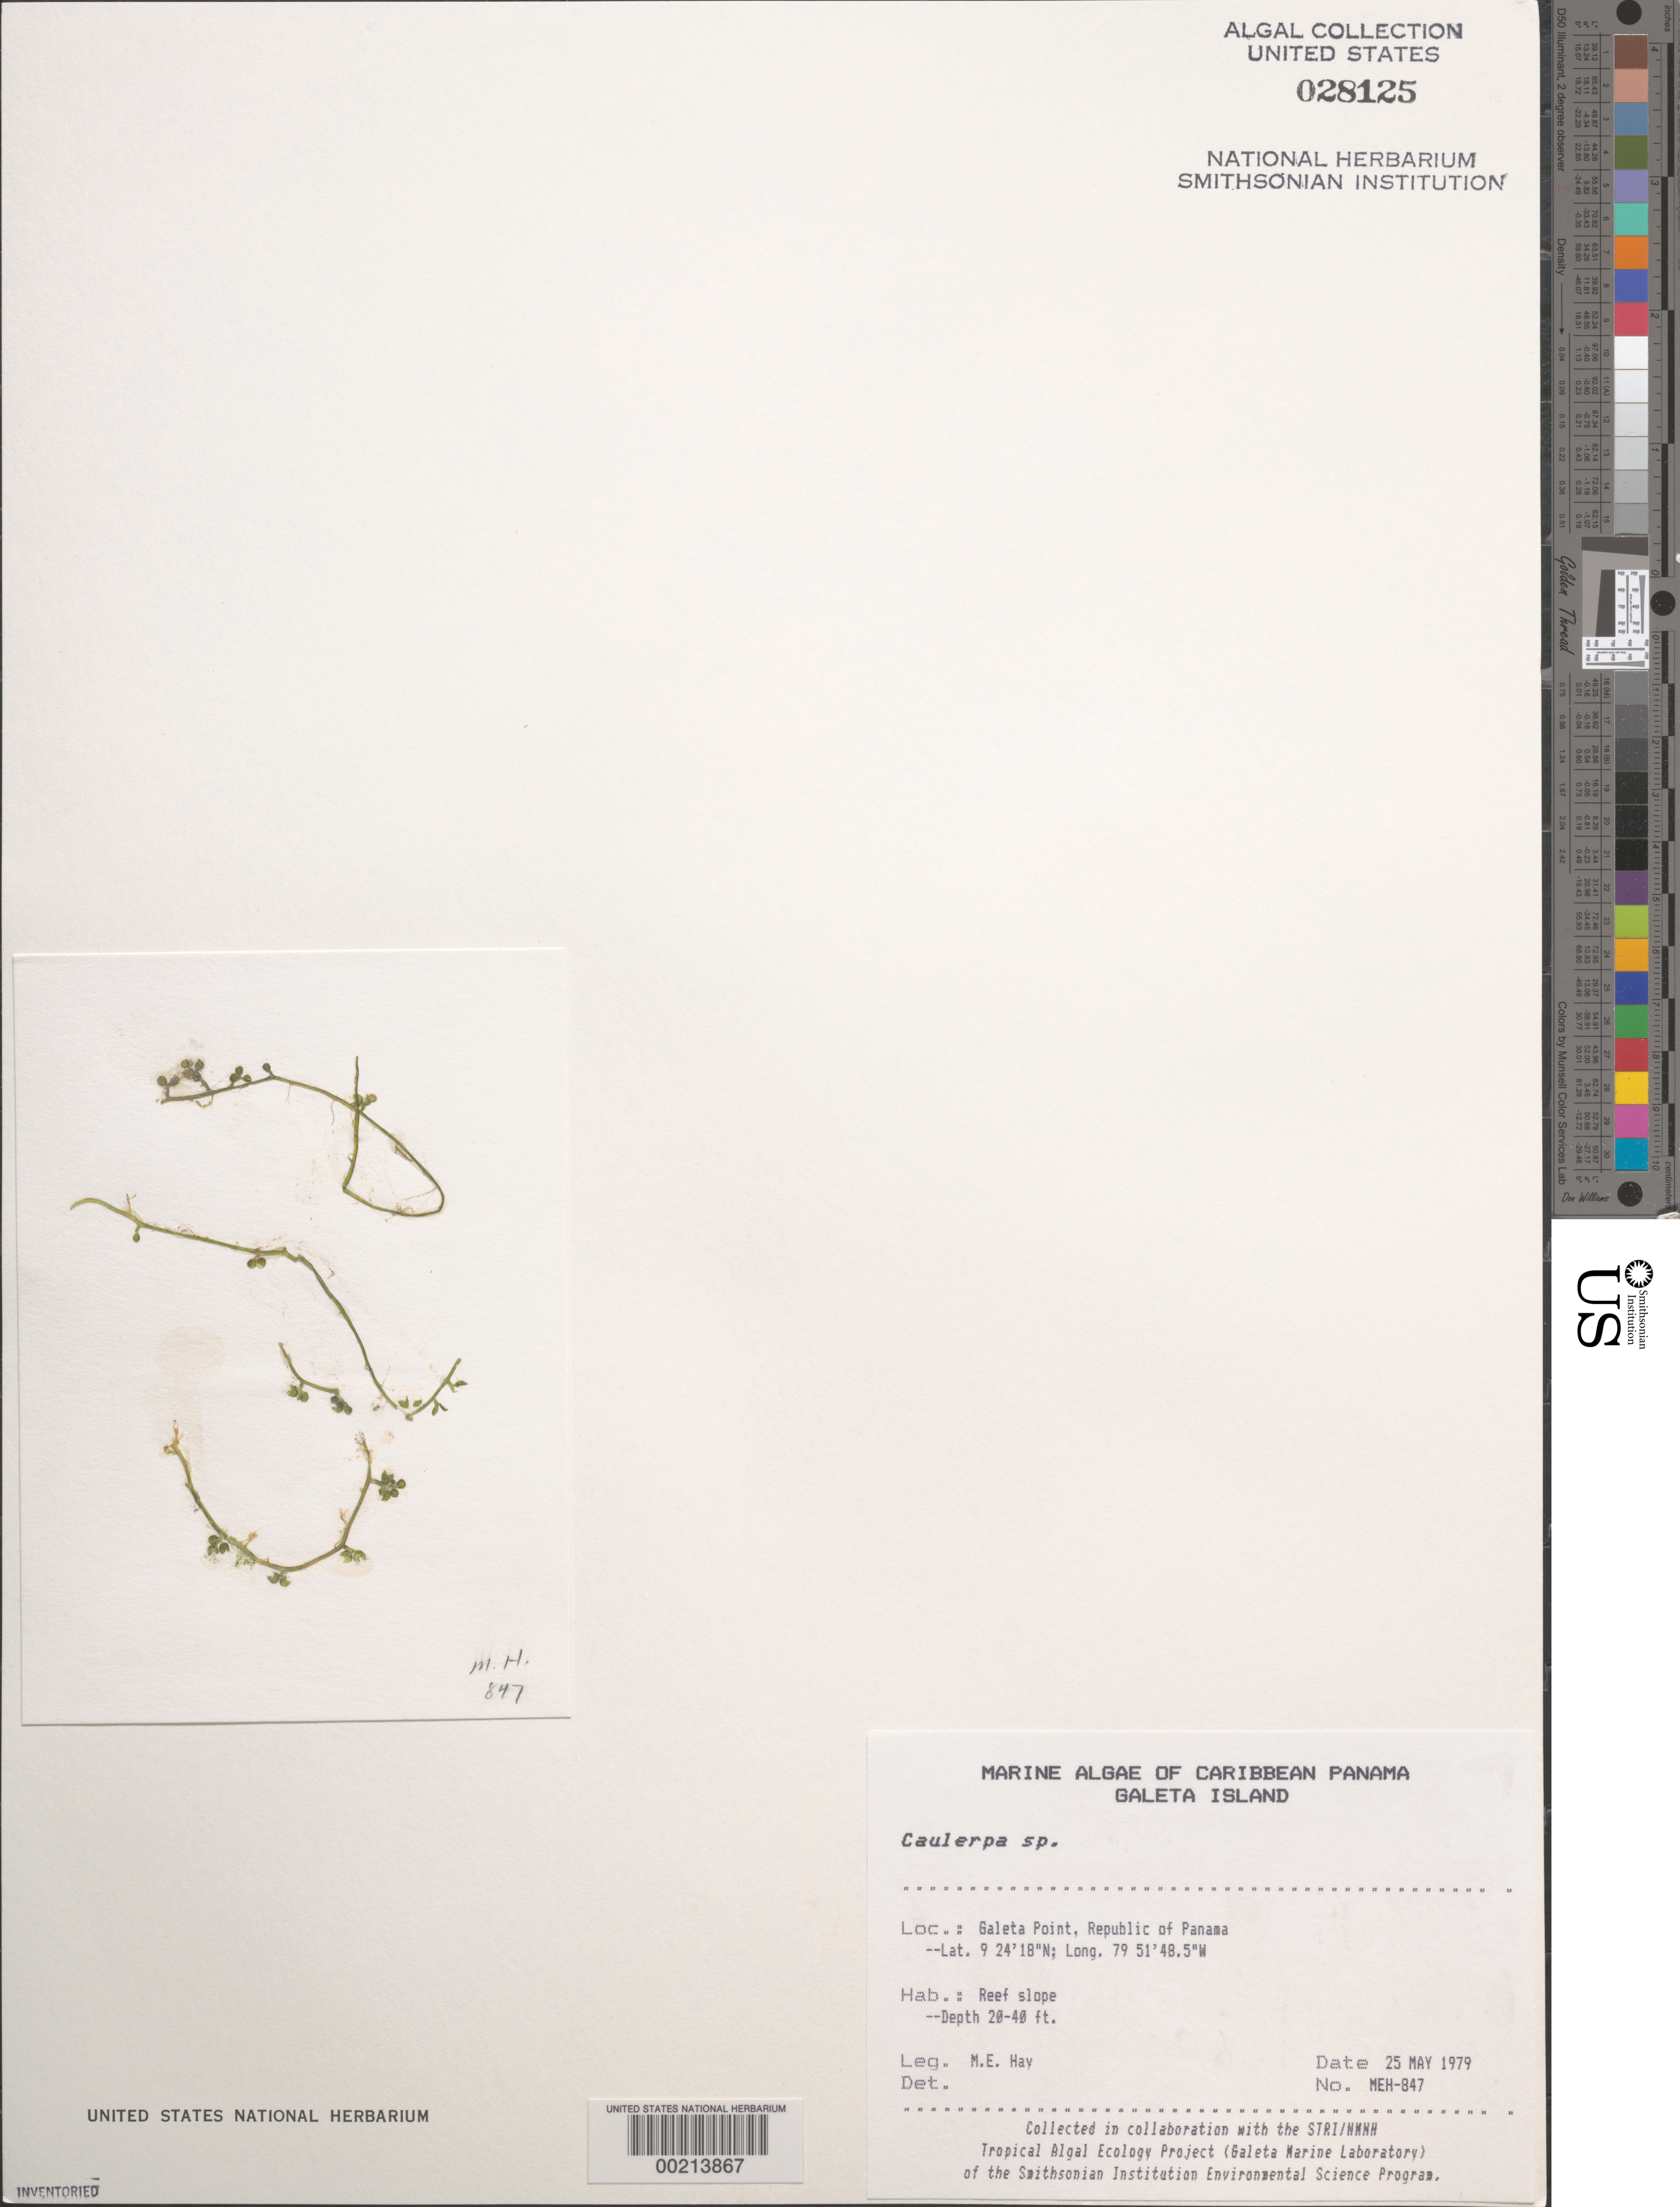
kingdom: Plantae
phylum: Chlorophyta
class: Ulvophyceae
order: Bryopsidales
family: Caulerpaceae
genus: Caulerpa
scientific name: Caulerpa sp.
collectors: M. E. Hay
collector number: MEH-847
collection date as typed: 25 May 1979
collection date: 1979-05-25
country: Panama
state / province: Colón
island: Galeta Island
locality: Galeta Point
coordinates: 9 24' 18" N, 79 51' 48.5" W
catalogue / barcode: US 28125